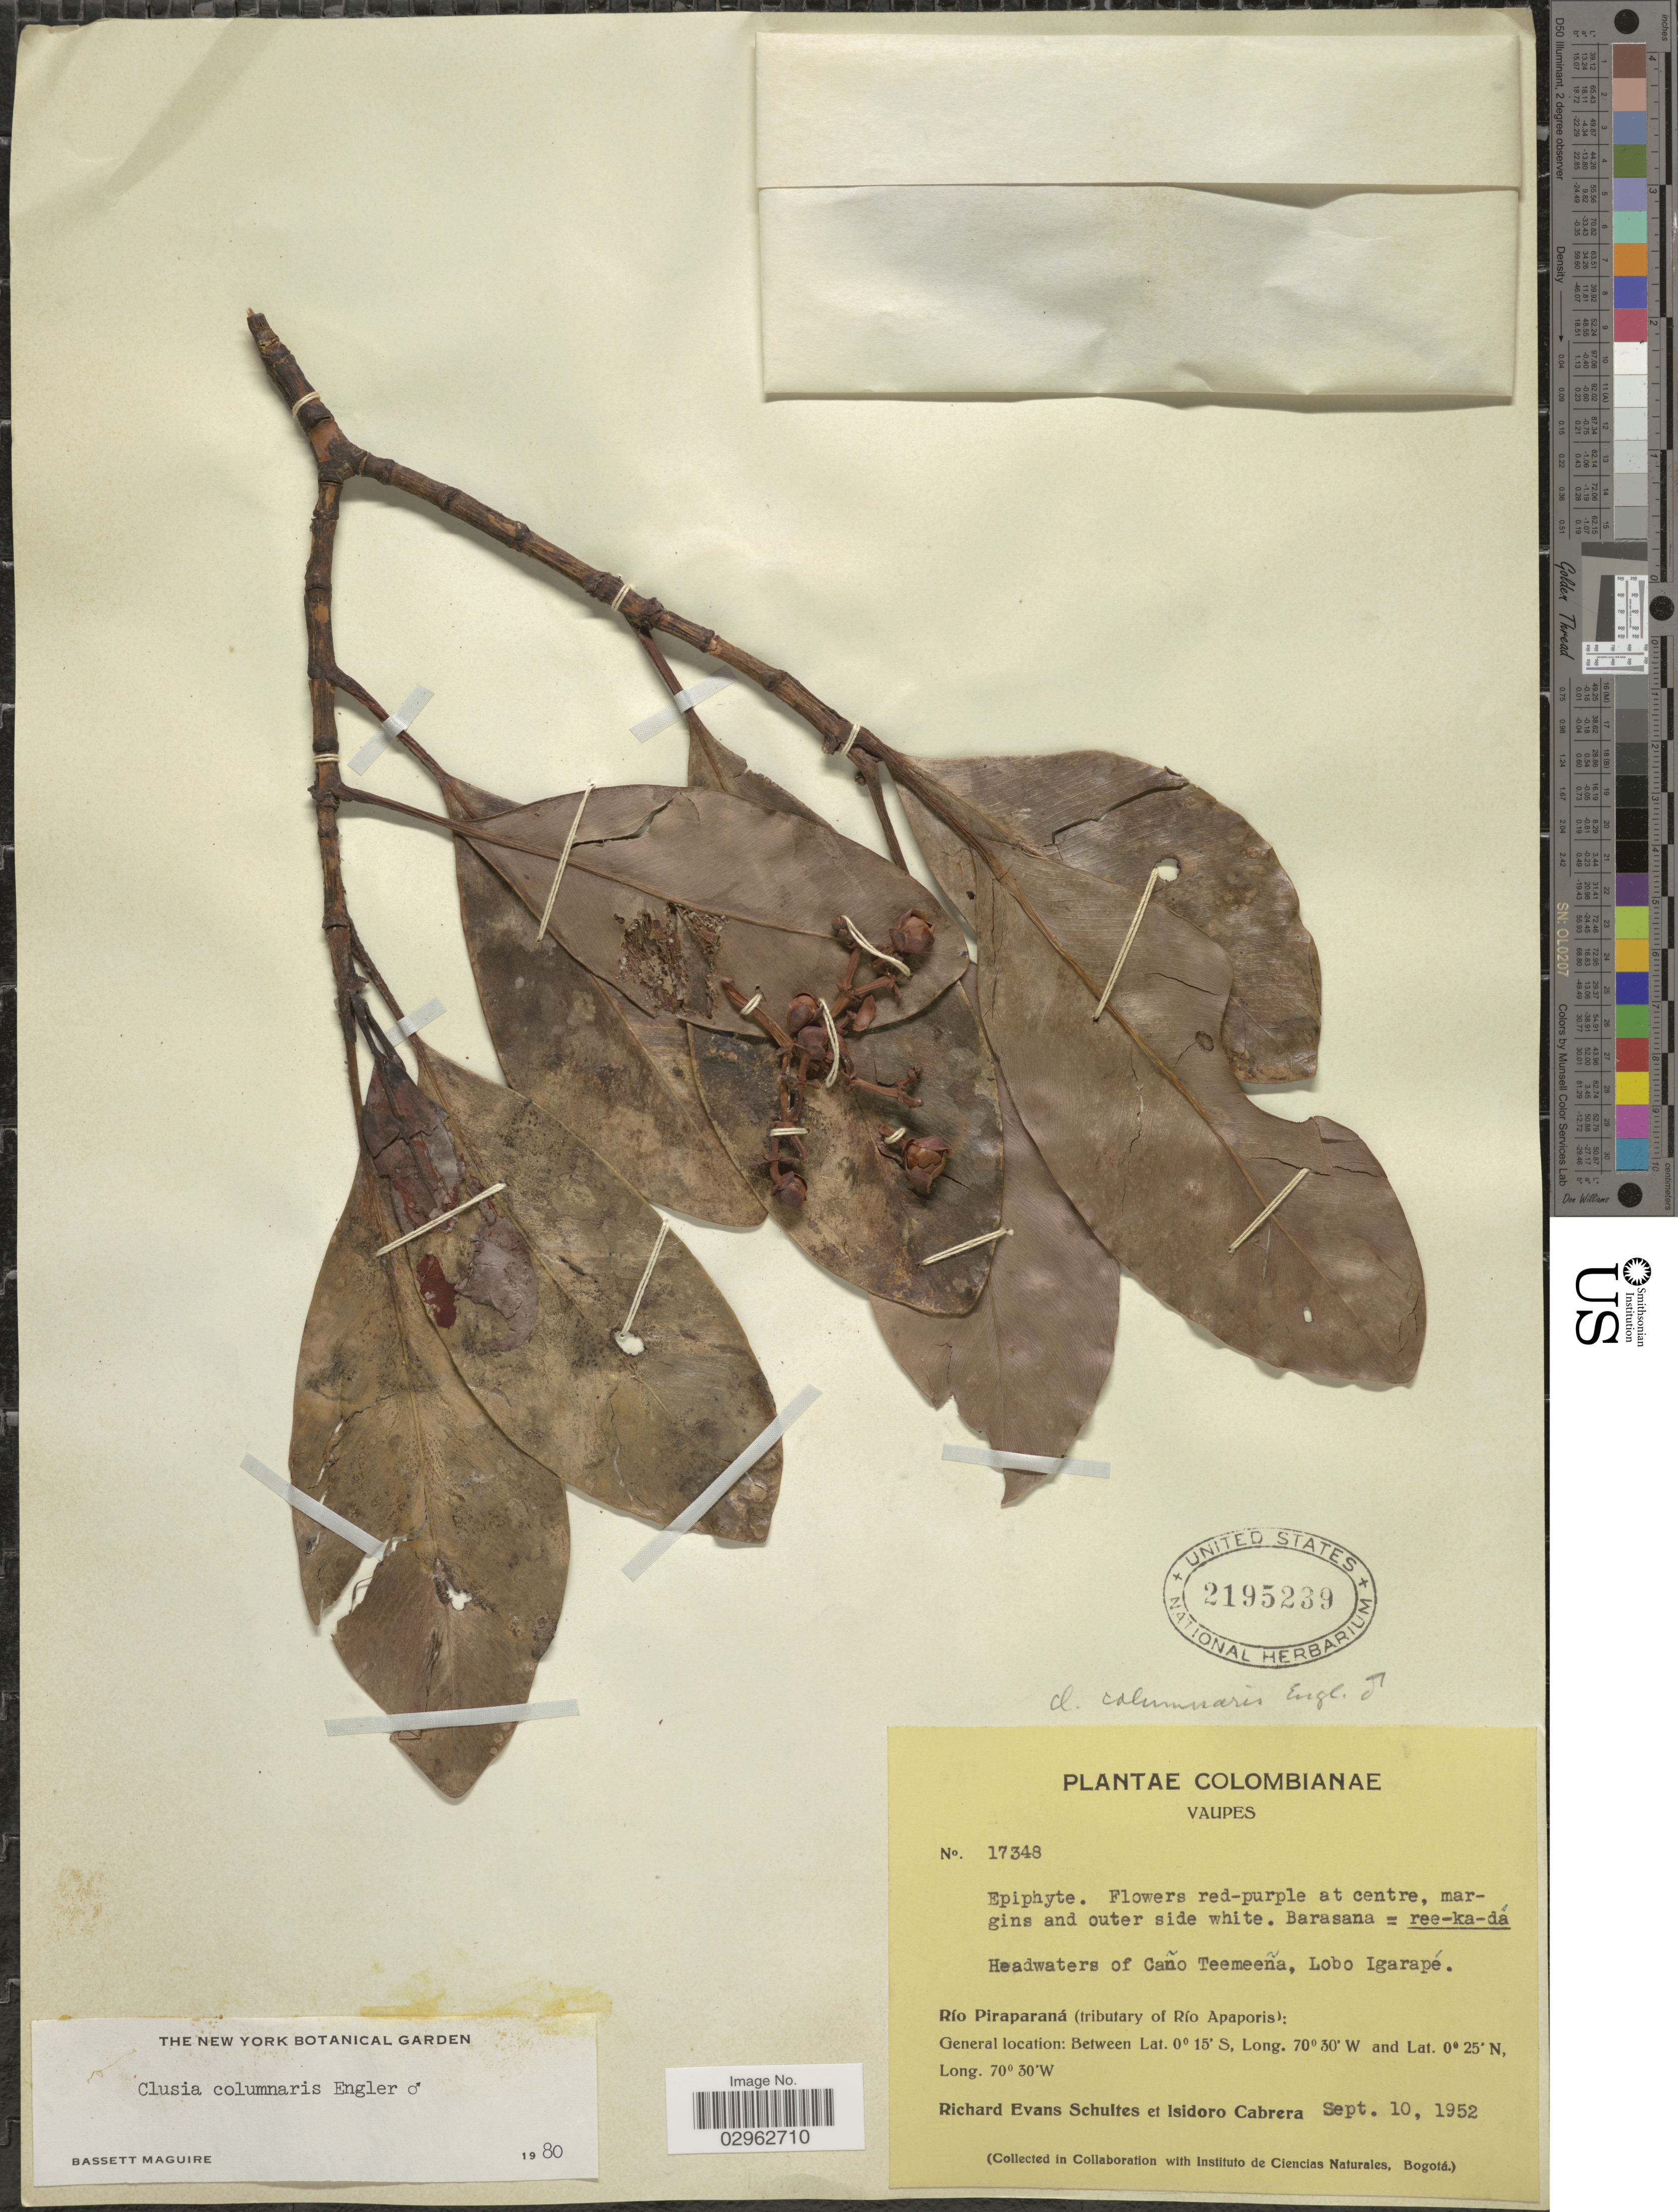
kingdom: Plantae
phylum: Tracheophyta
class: Magnoliopsida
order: Malpighiales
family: Clusiaceae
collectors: R. E. Schultes & I. Cabrera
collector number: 197348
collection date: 1952-09-10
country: Colombia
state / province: Vaupés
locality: Headwaters of Caño Teemeeña, Lobo Igarapé, Río Piraparaná (tributary of Río Apaporis).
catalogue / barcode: US 2195239